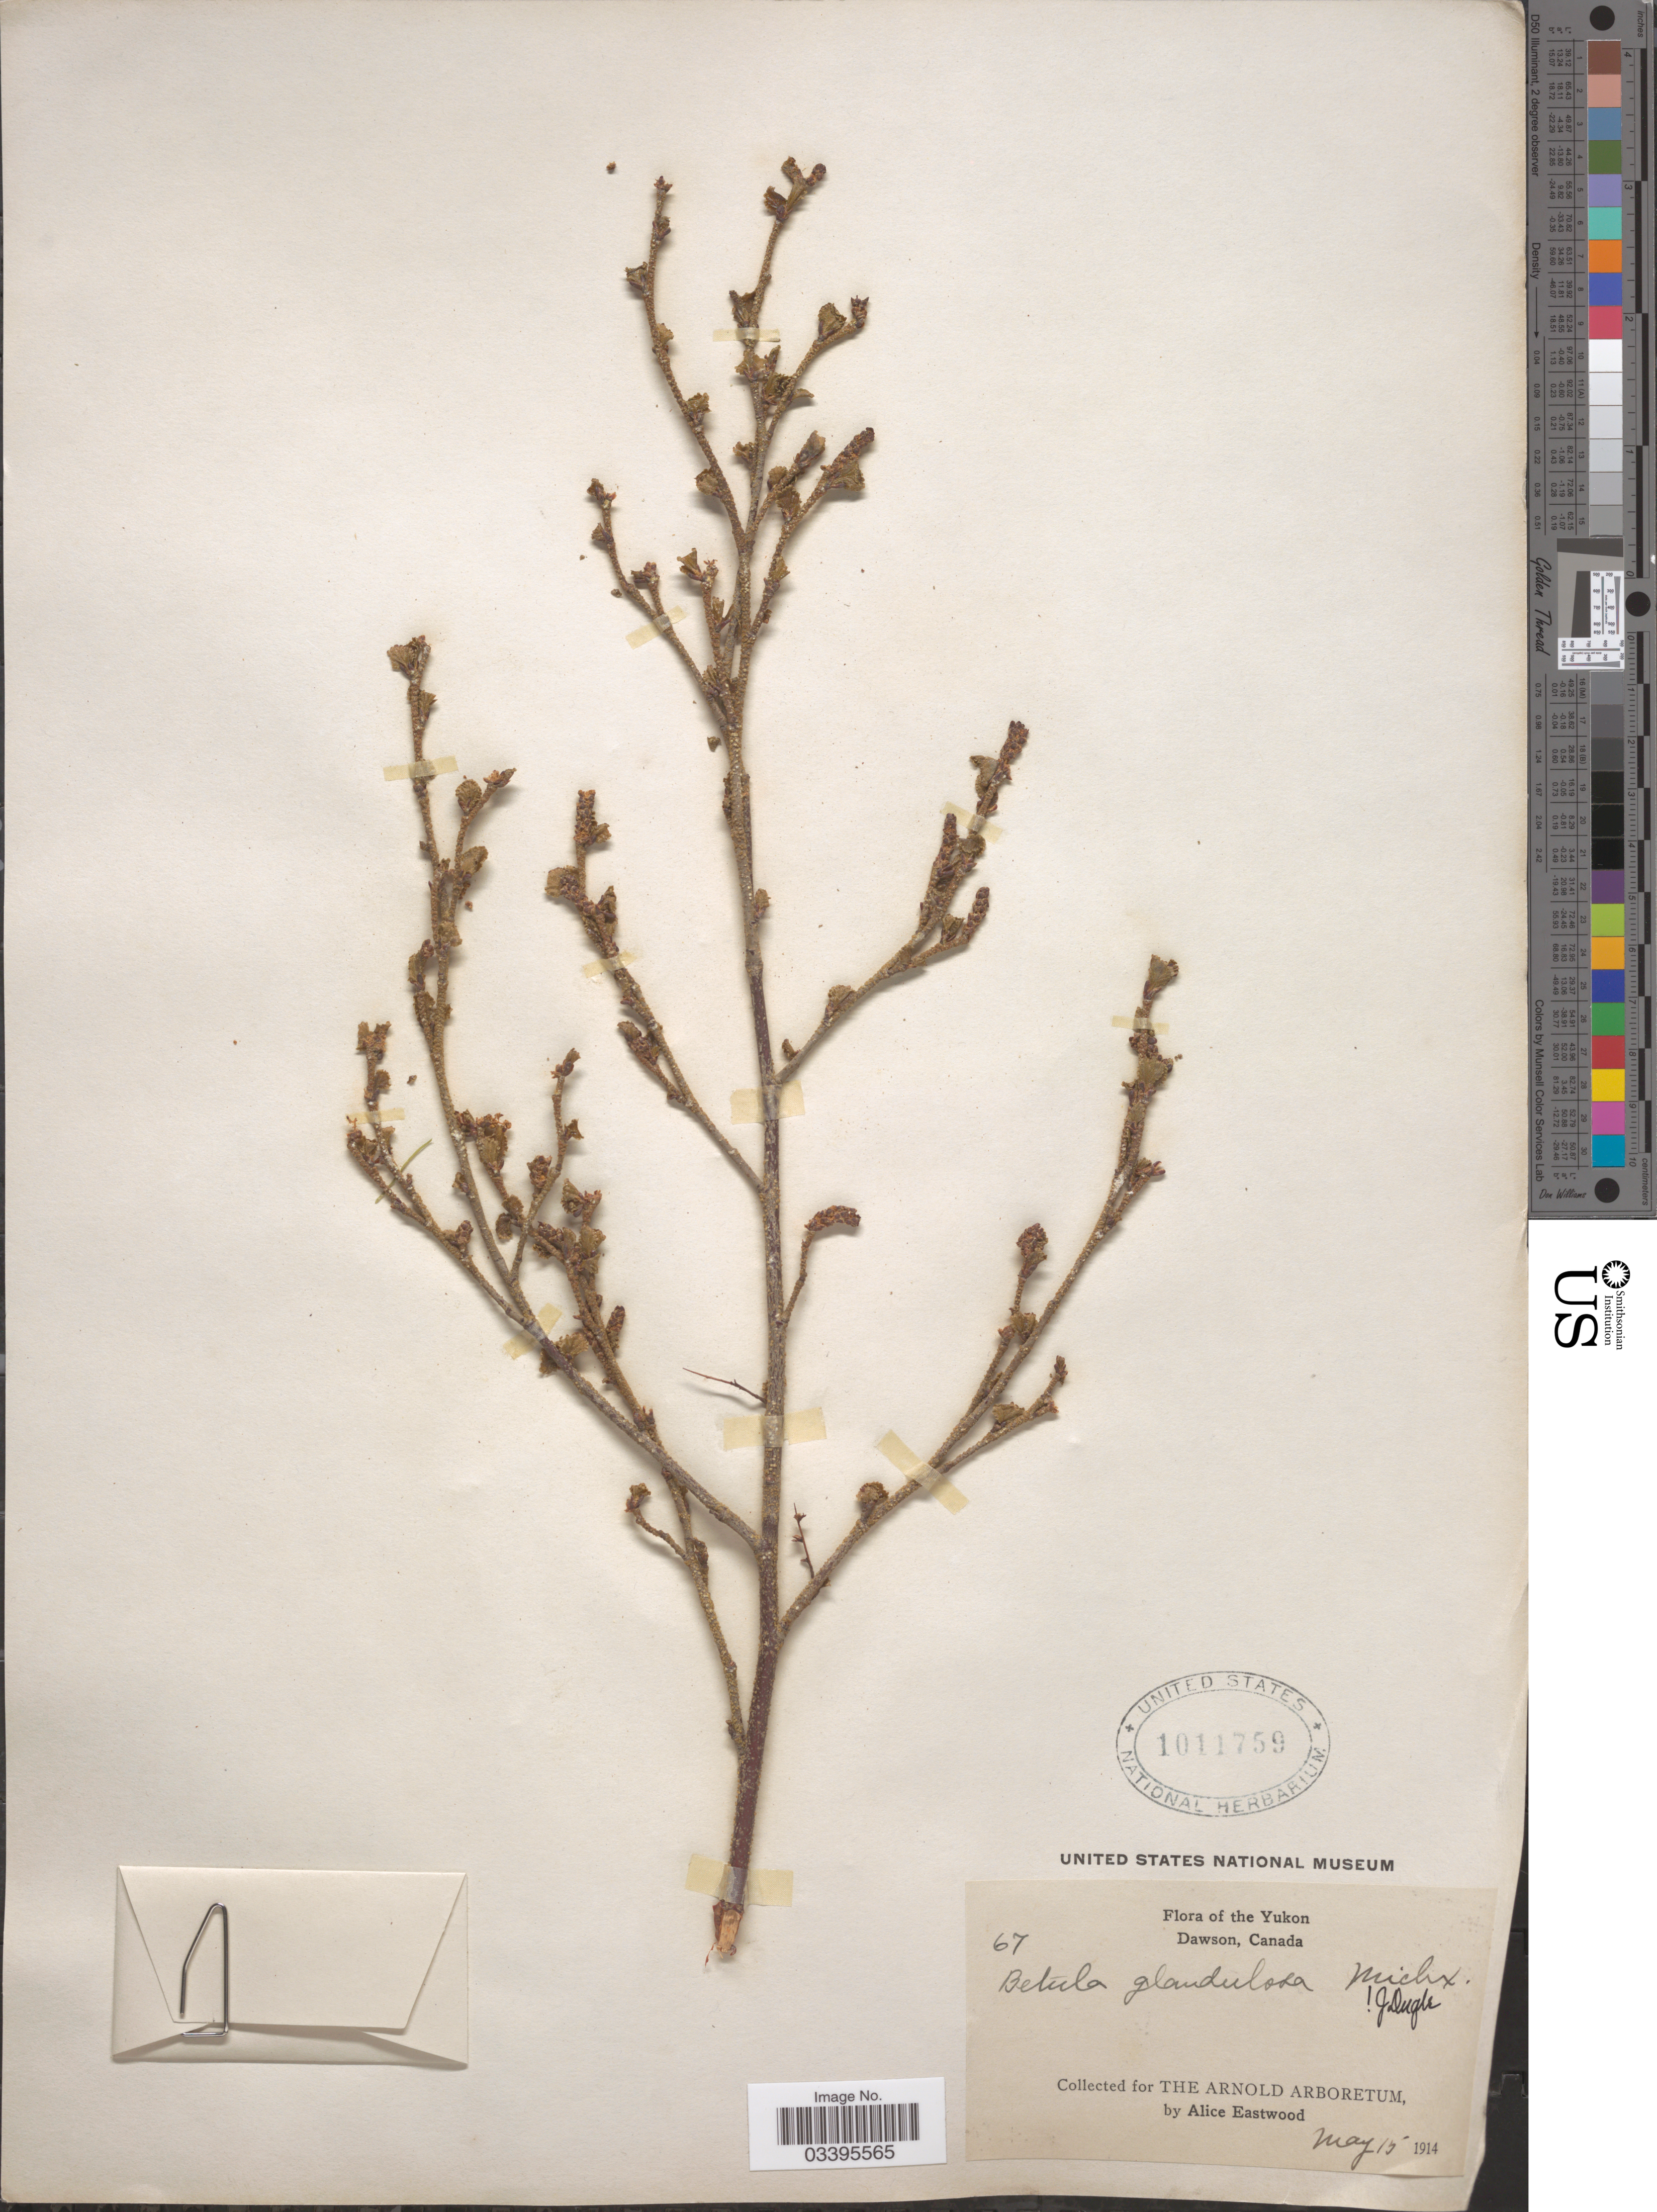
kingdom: Plantae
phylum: Tracheophyta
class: Magnoliopsida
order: Fagales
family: Betulaceae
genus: Betula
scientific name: Betula glandulosa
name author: Michx.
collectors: A. Eastwood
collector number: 67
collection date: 1914-05-15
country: Canada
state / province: Yukon Territory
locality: The Yukon. Dawson.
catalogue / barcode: US 1011759